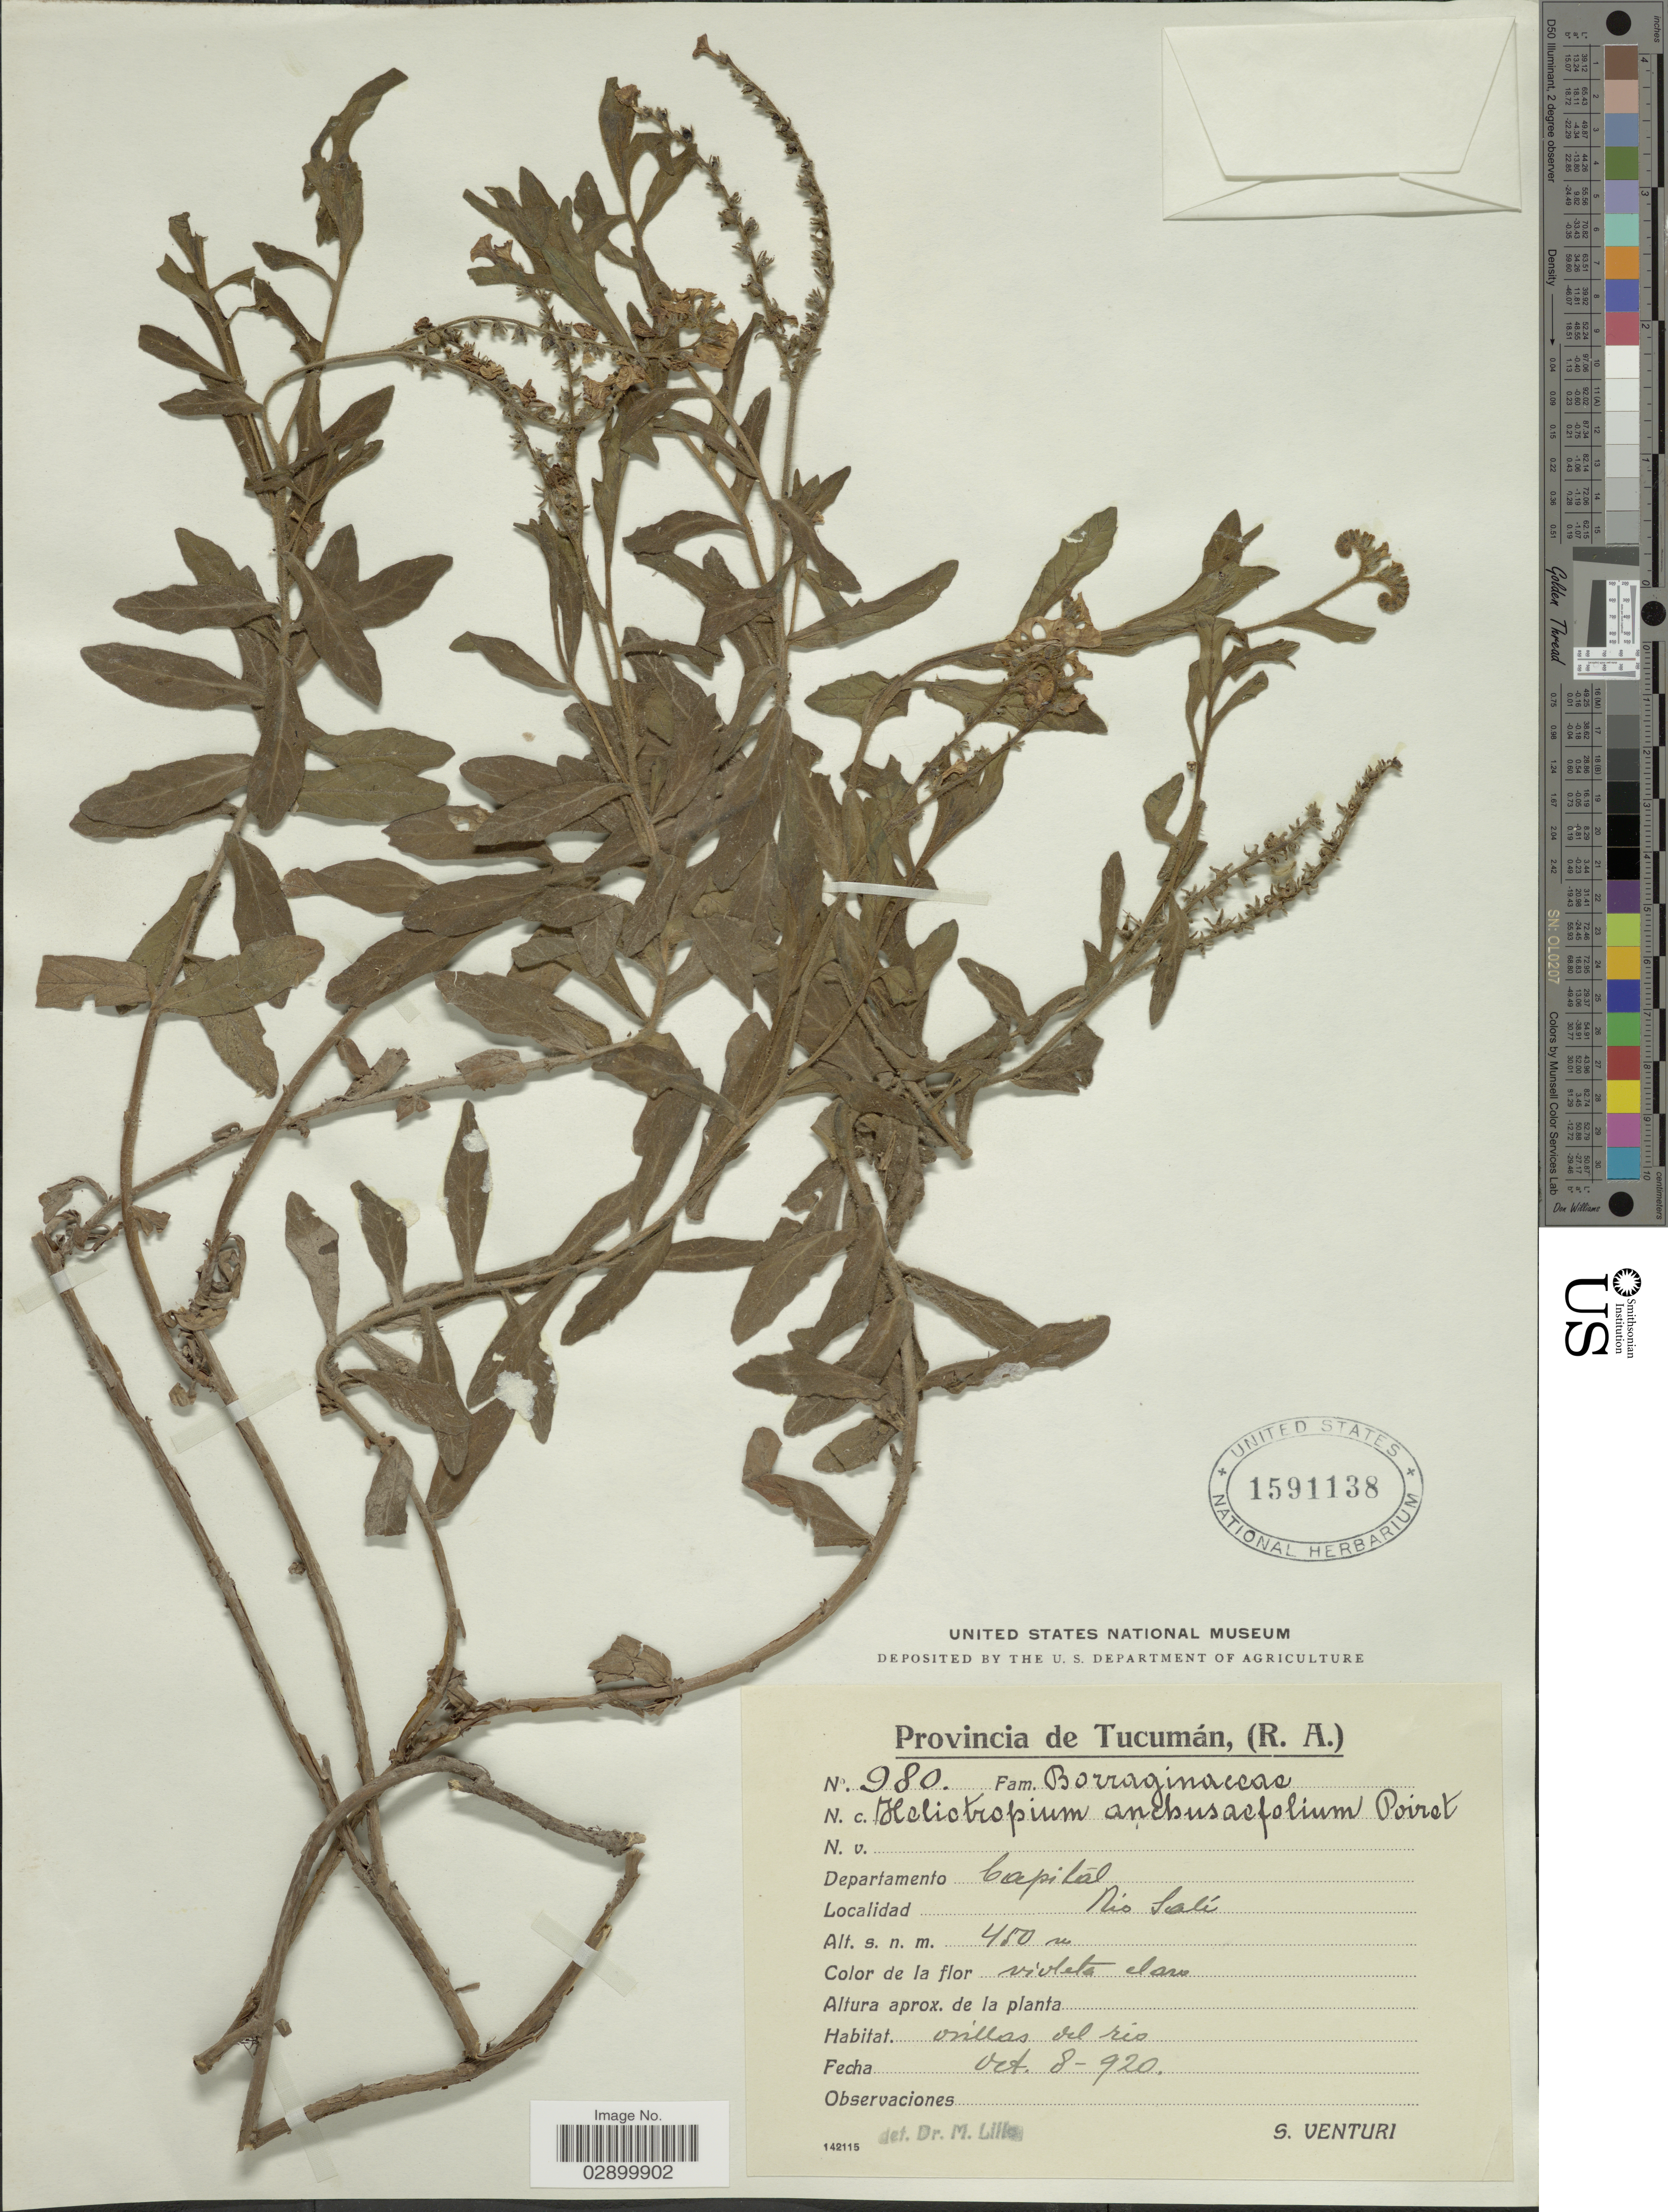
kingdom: Plantae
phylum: Tracheophyta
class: Magnoliopsida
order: Boraginales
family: Heliotropiaceae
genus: Heliotropium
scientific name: Heliotropium amplexicaule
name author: Vahl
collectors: S. Venturi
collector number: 980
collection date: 1920-10-08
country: Argentina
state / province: Tucuman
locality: Departamento Capital. Rio Salí.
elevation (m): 450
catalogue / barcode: US 1591138